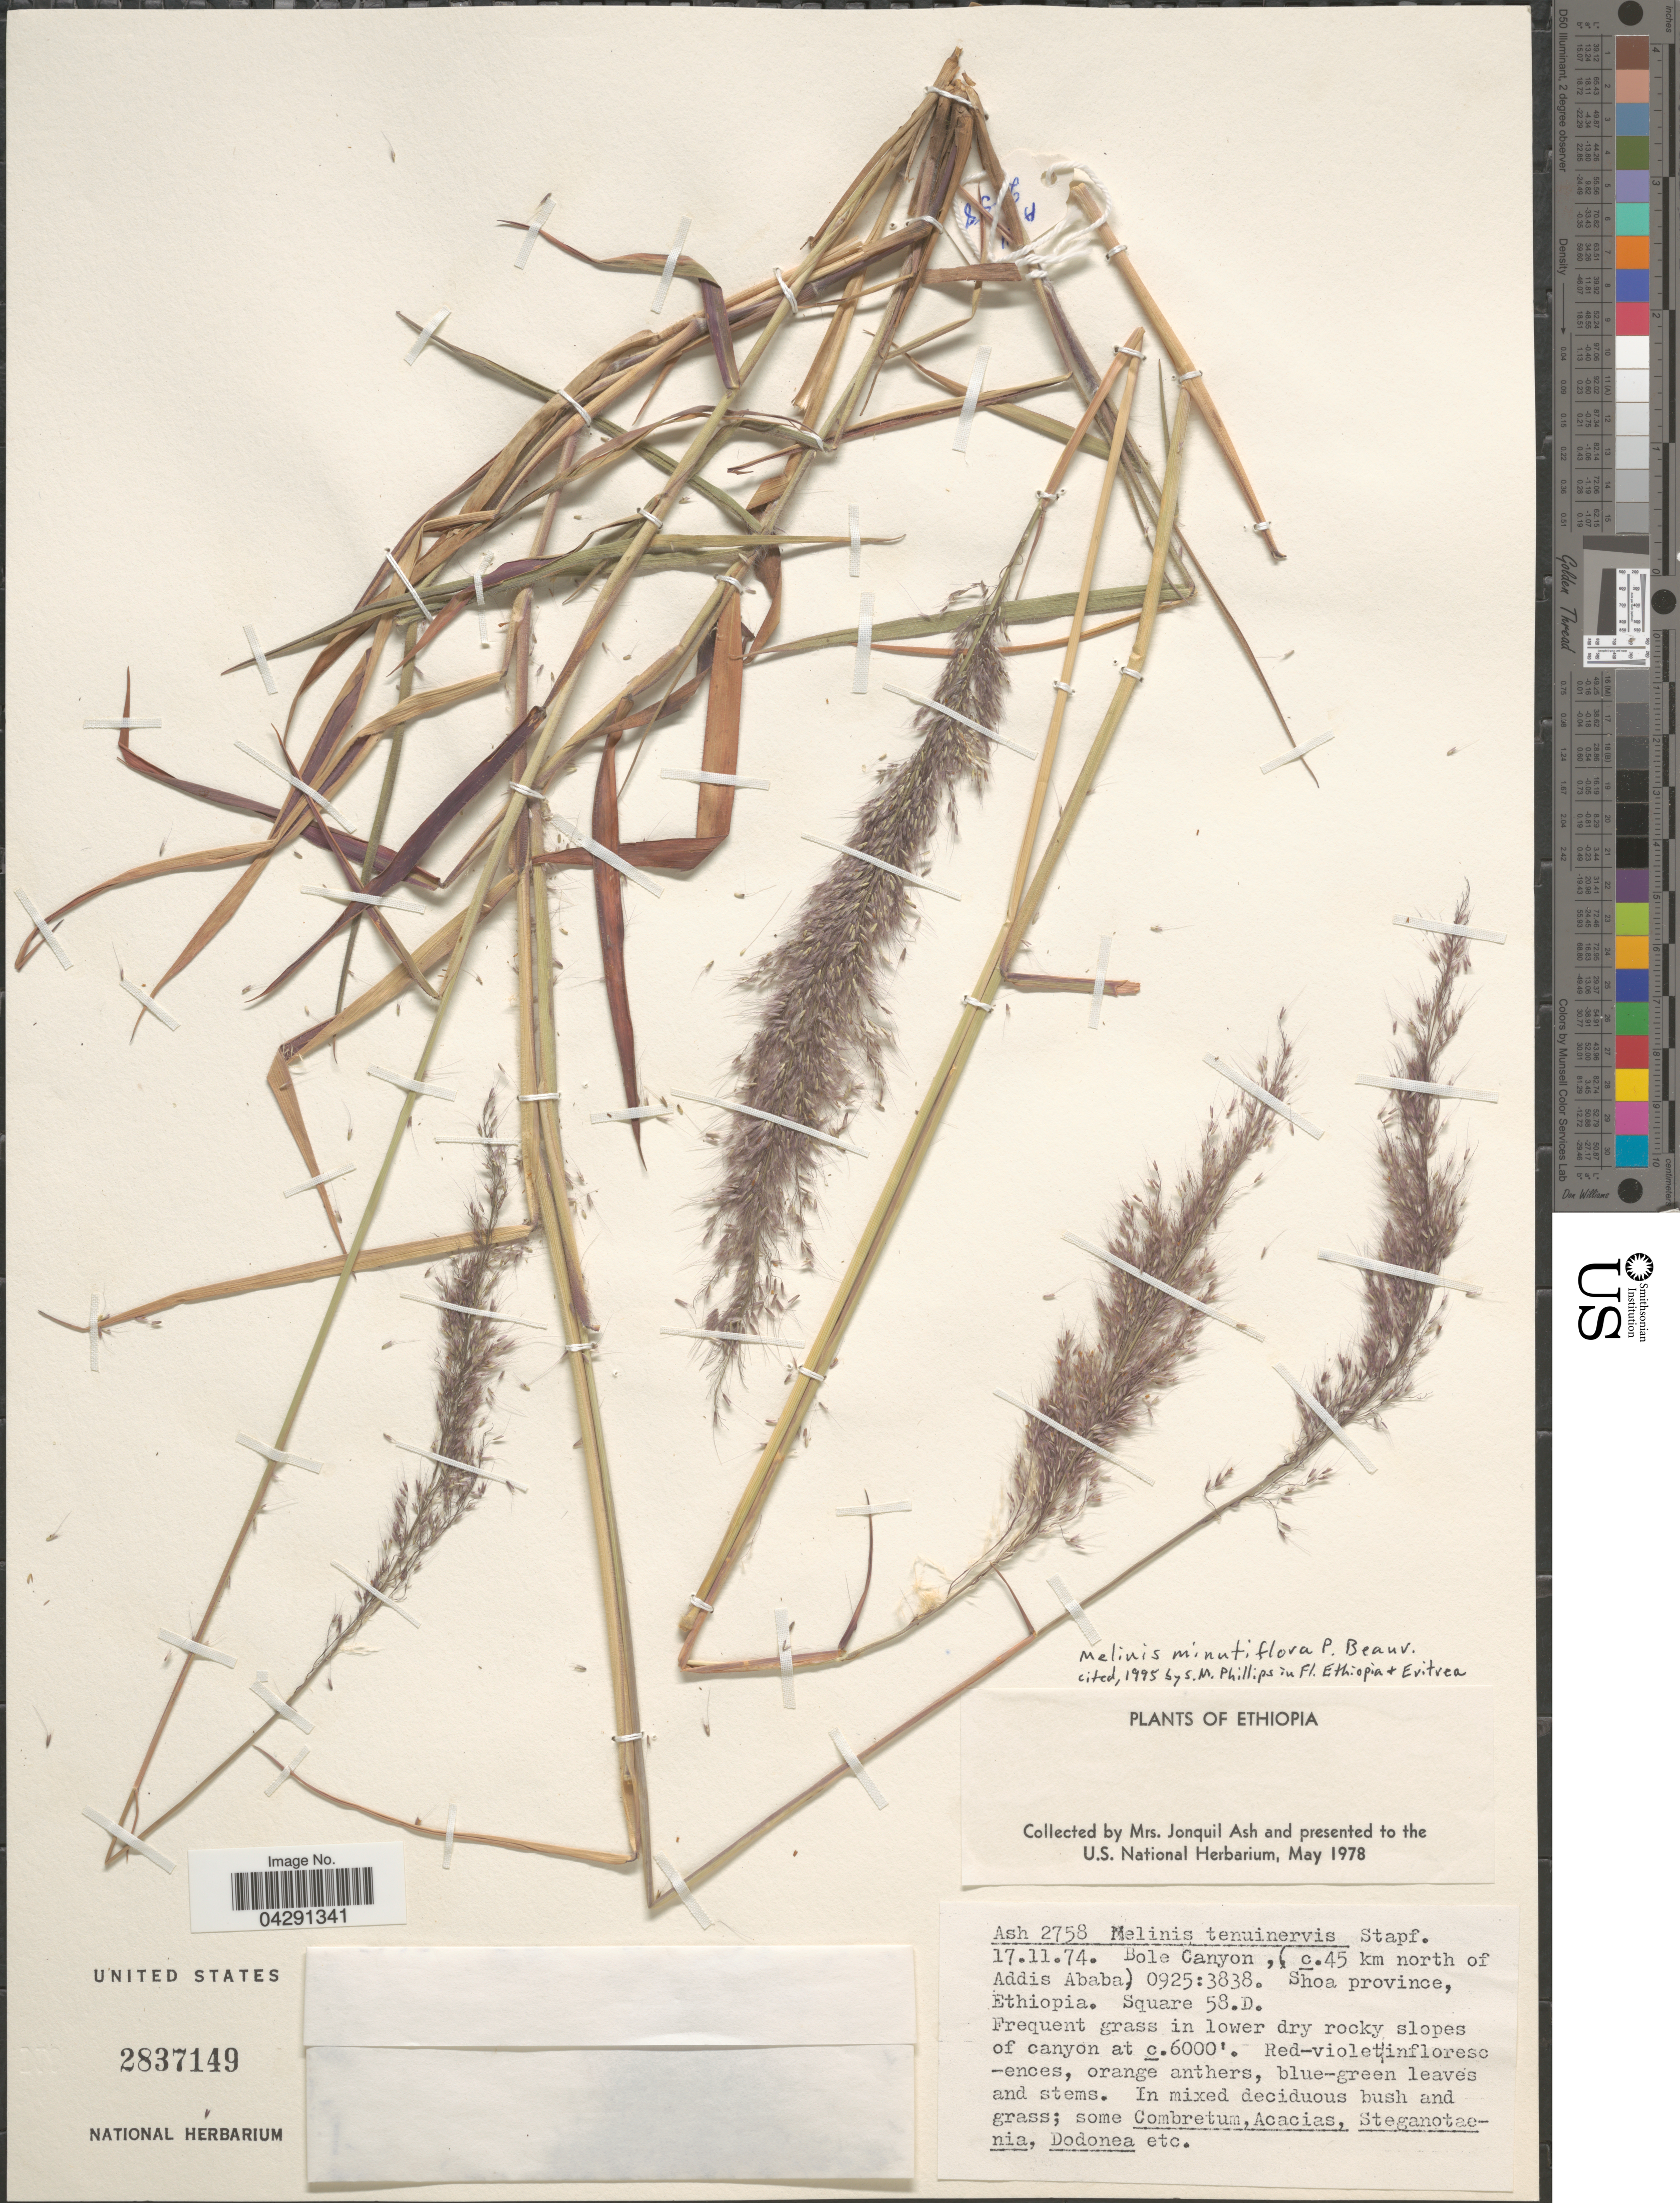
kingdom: Plantae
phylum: Tracheophyta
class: Liliopsida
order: Poales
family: Poaceae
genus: Melinis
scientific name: Melinis minutiflora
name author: P. Beauv.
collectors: J. Ash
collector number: Ash2758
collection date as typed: Transcribed d/m/y: 17/11/74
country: Ethiopia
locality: Bole Canyon, (c. 45 km north of Addis Ababa). Shoa province. Square 58.D.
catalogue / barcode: US 2837149